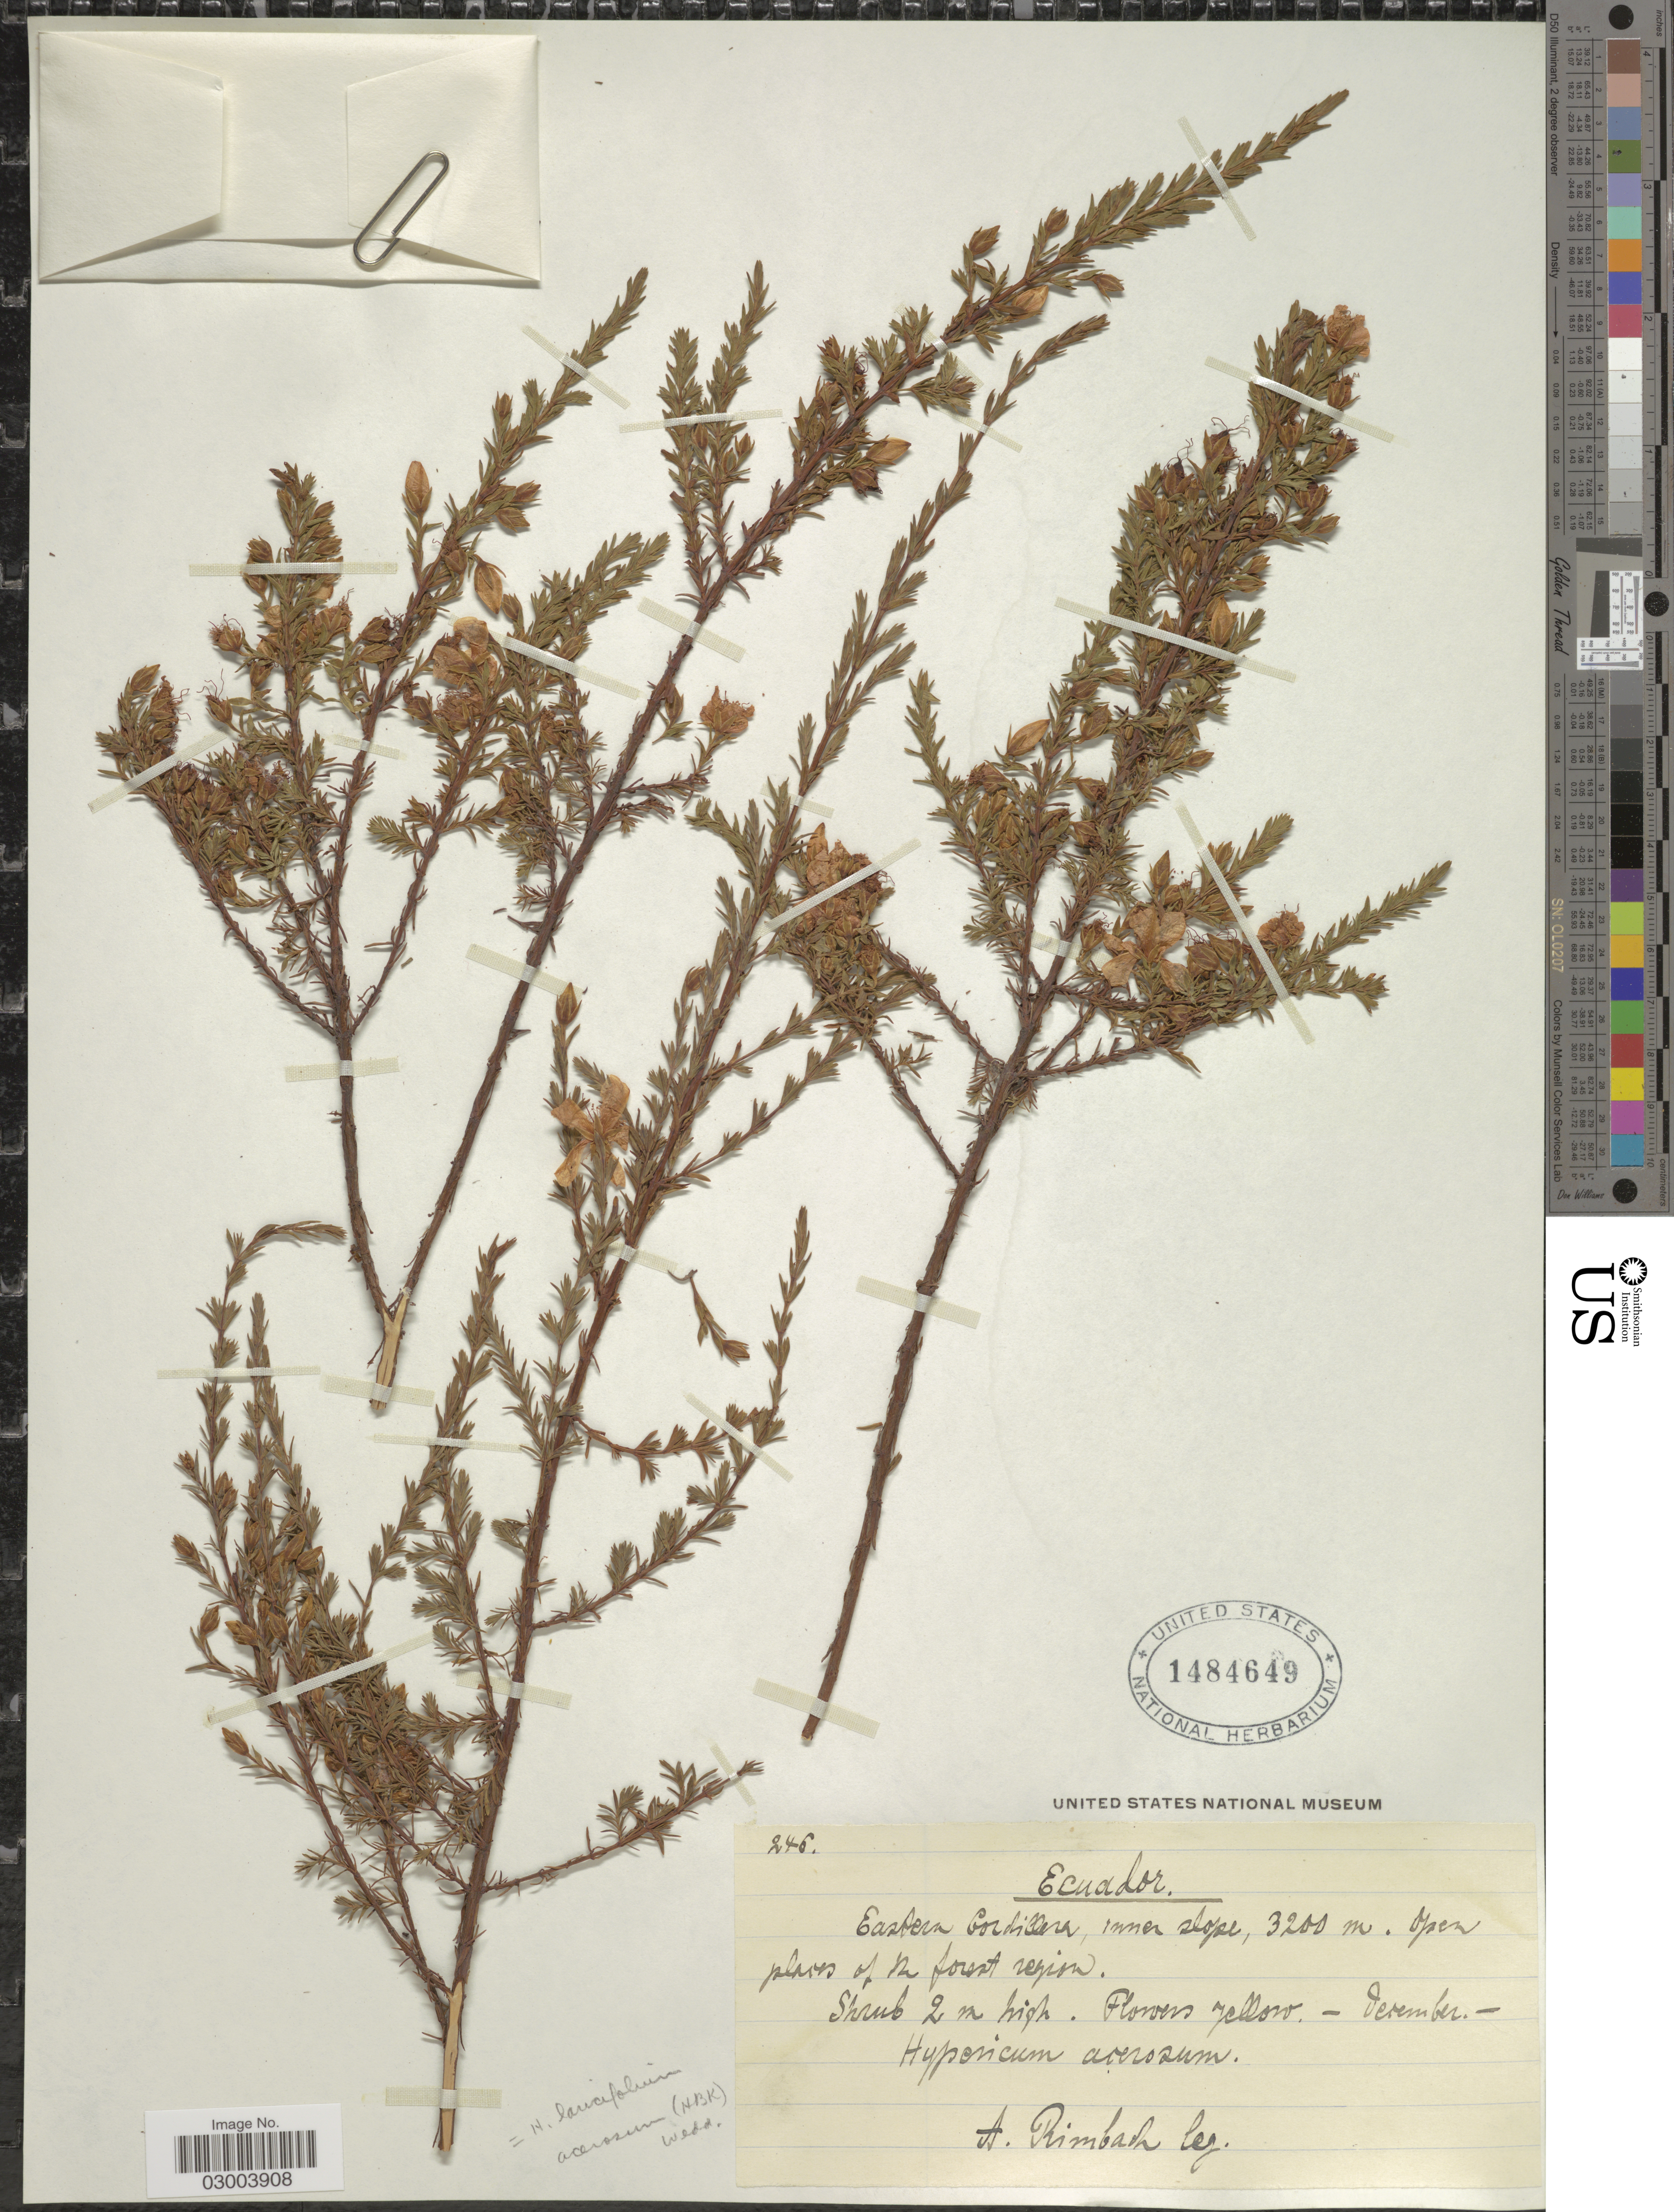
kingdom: Plantae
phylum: Tracheophyta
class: Magnoliopsida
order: Malpighiales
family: Hypericaceae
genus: Hypericum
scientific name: Hypericum laricifolium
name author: Juss.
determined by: Strong, M. T., (US), Smithsonian Institution - National Museum of Natural History (UNITED STATES)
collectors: A. Rimbach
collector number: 246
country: Ecuador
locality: Eastern Cordillera, inner slope, Open places of the forest region.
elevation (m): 3200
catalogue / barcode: US 1484649